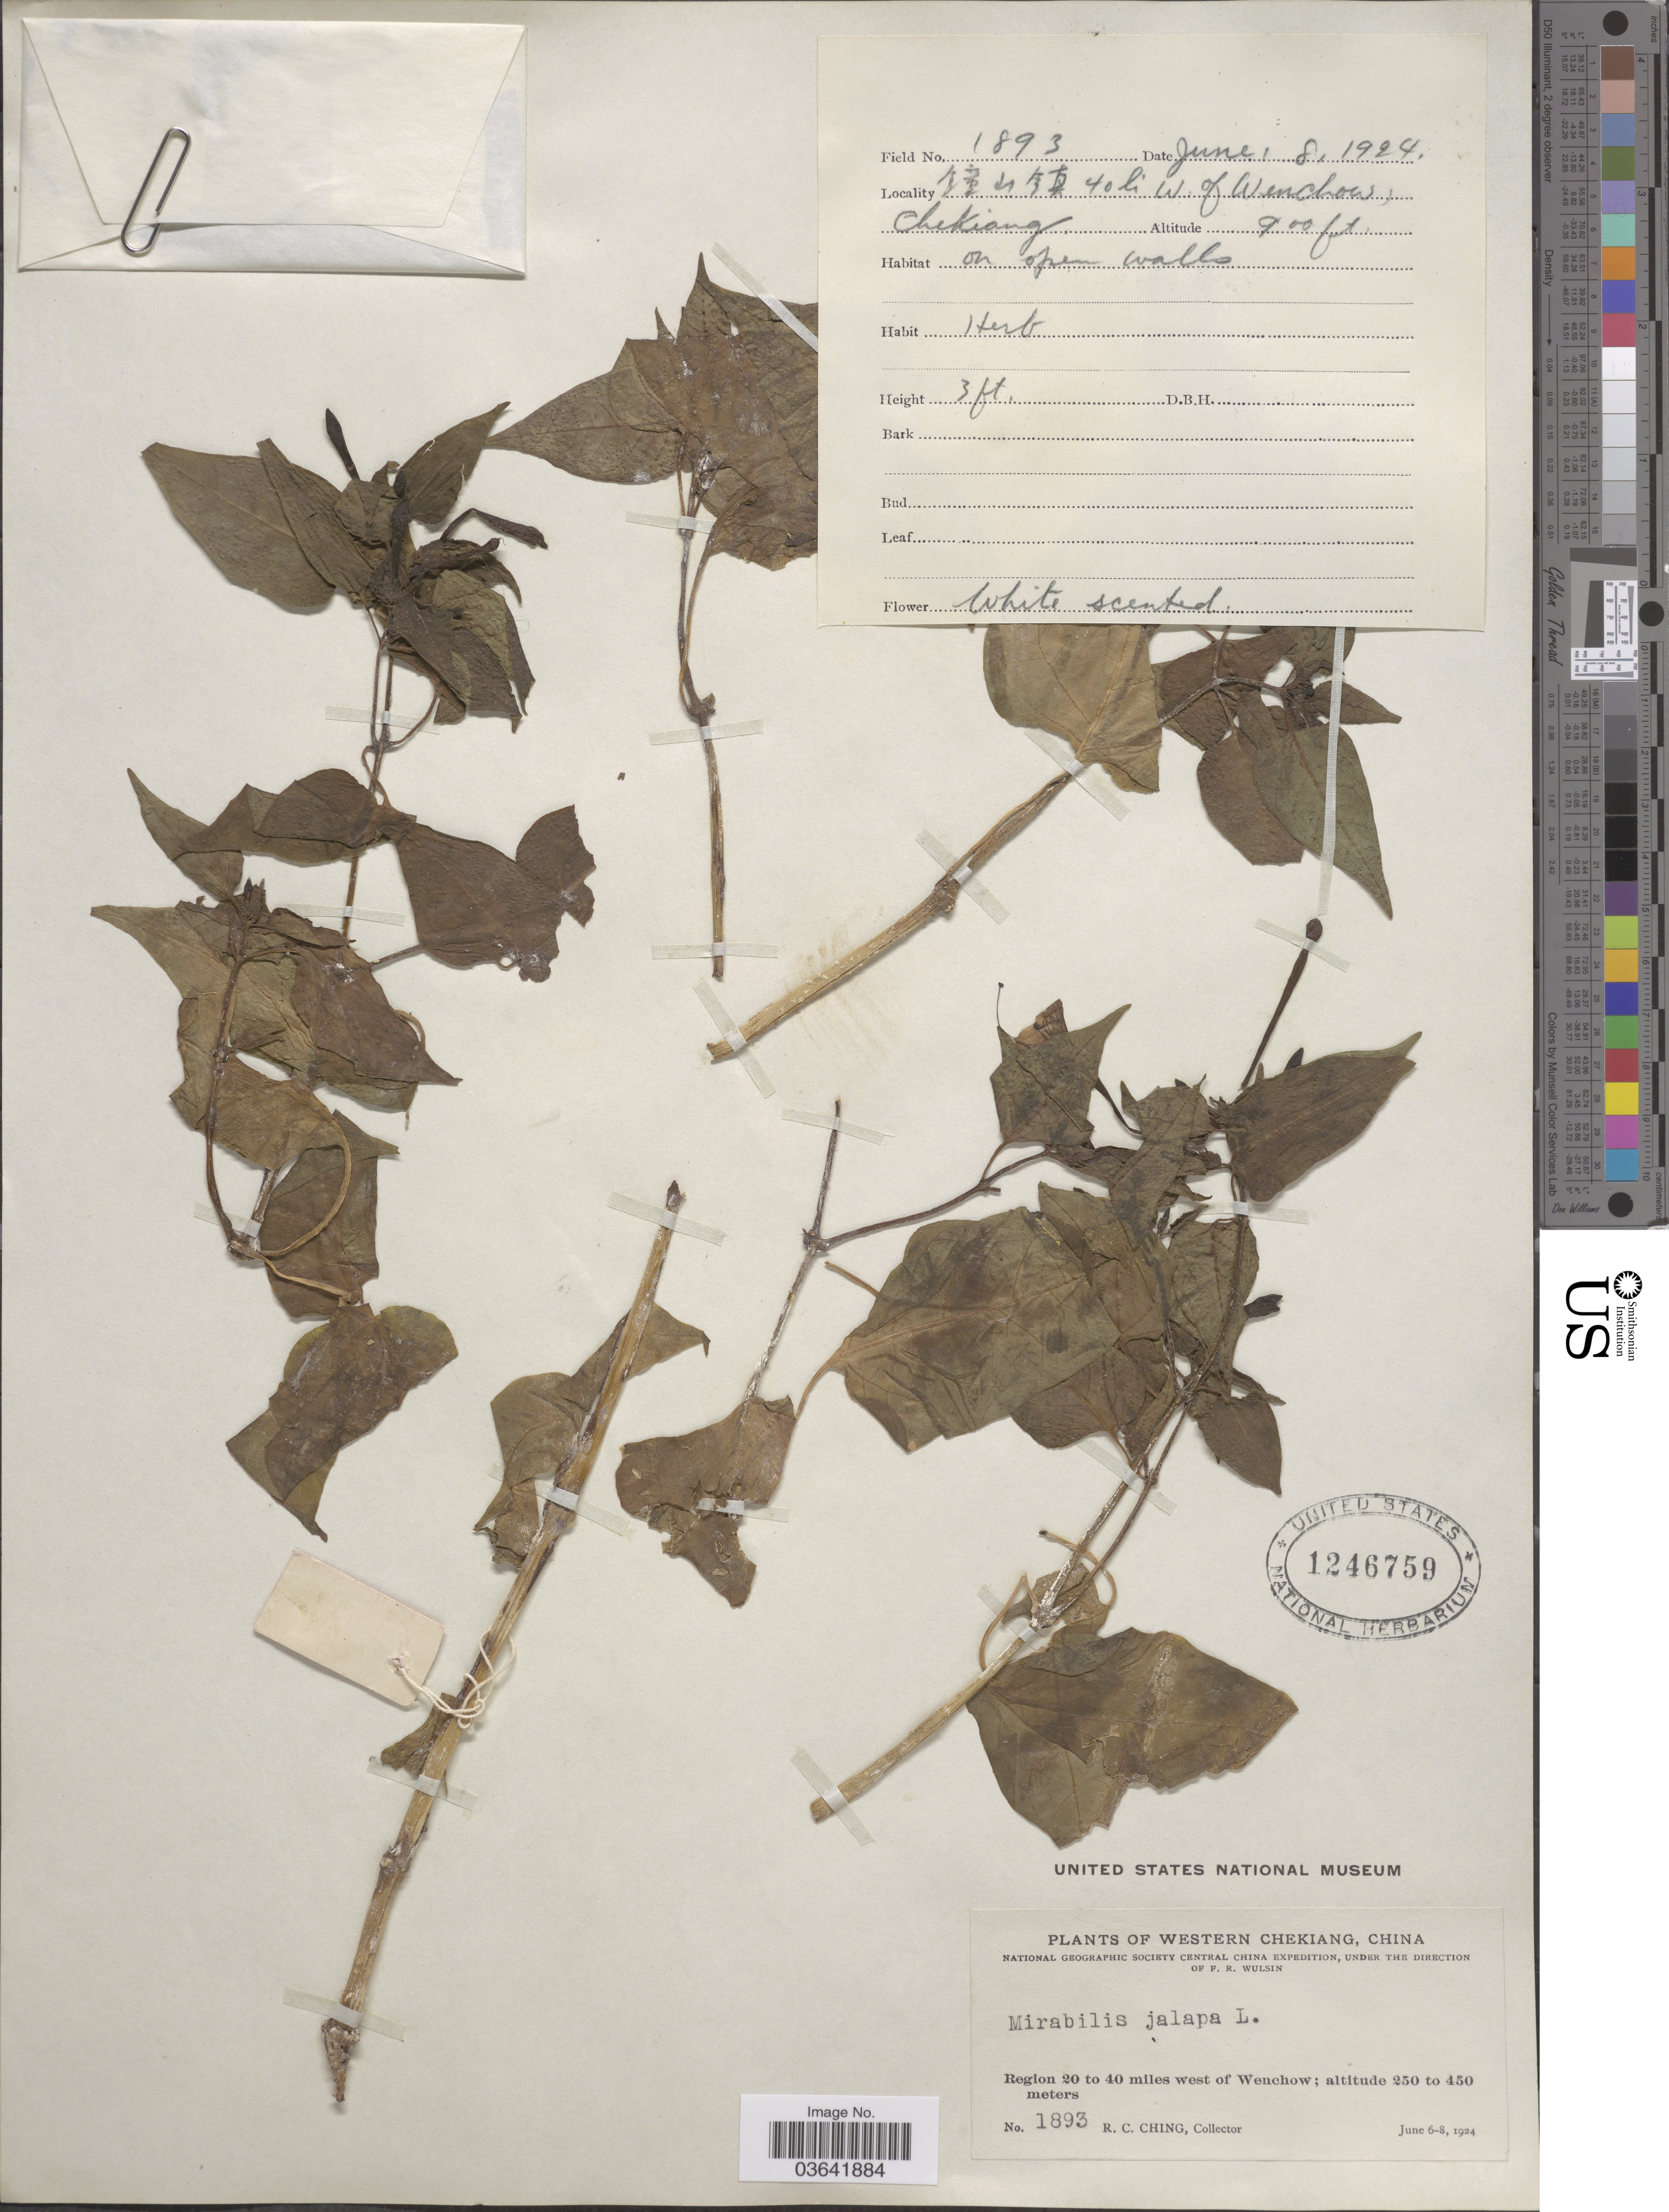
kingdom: Plantae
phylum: Tracheophyta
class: Magnoliopsida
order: Caryophyllales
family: Nyctaginaceae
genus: Mirabilis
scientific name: Mirabilis jalapa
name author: L.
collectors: R. C. Ching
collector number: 1893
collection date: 1924-06-08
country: China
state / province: Zhejiang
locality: Region 20 to 40 miles west of Wenchow. 40 lo W. of Wenchow.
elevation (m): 274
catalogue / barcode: US 1246759